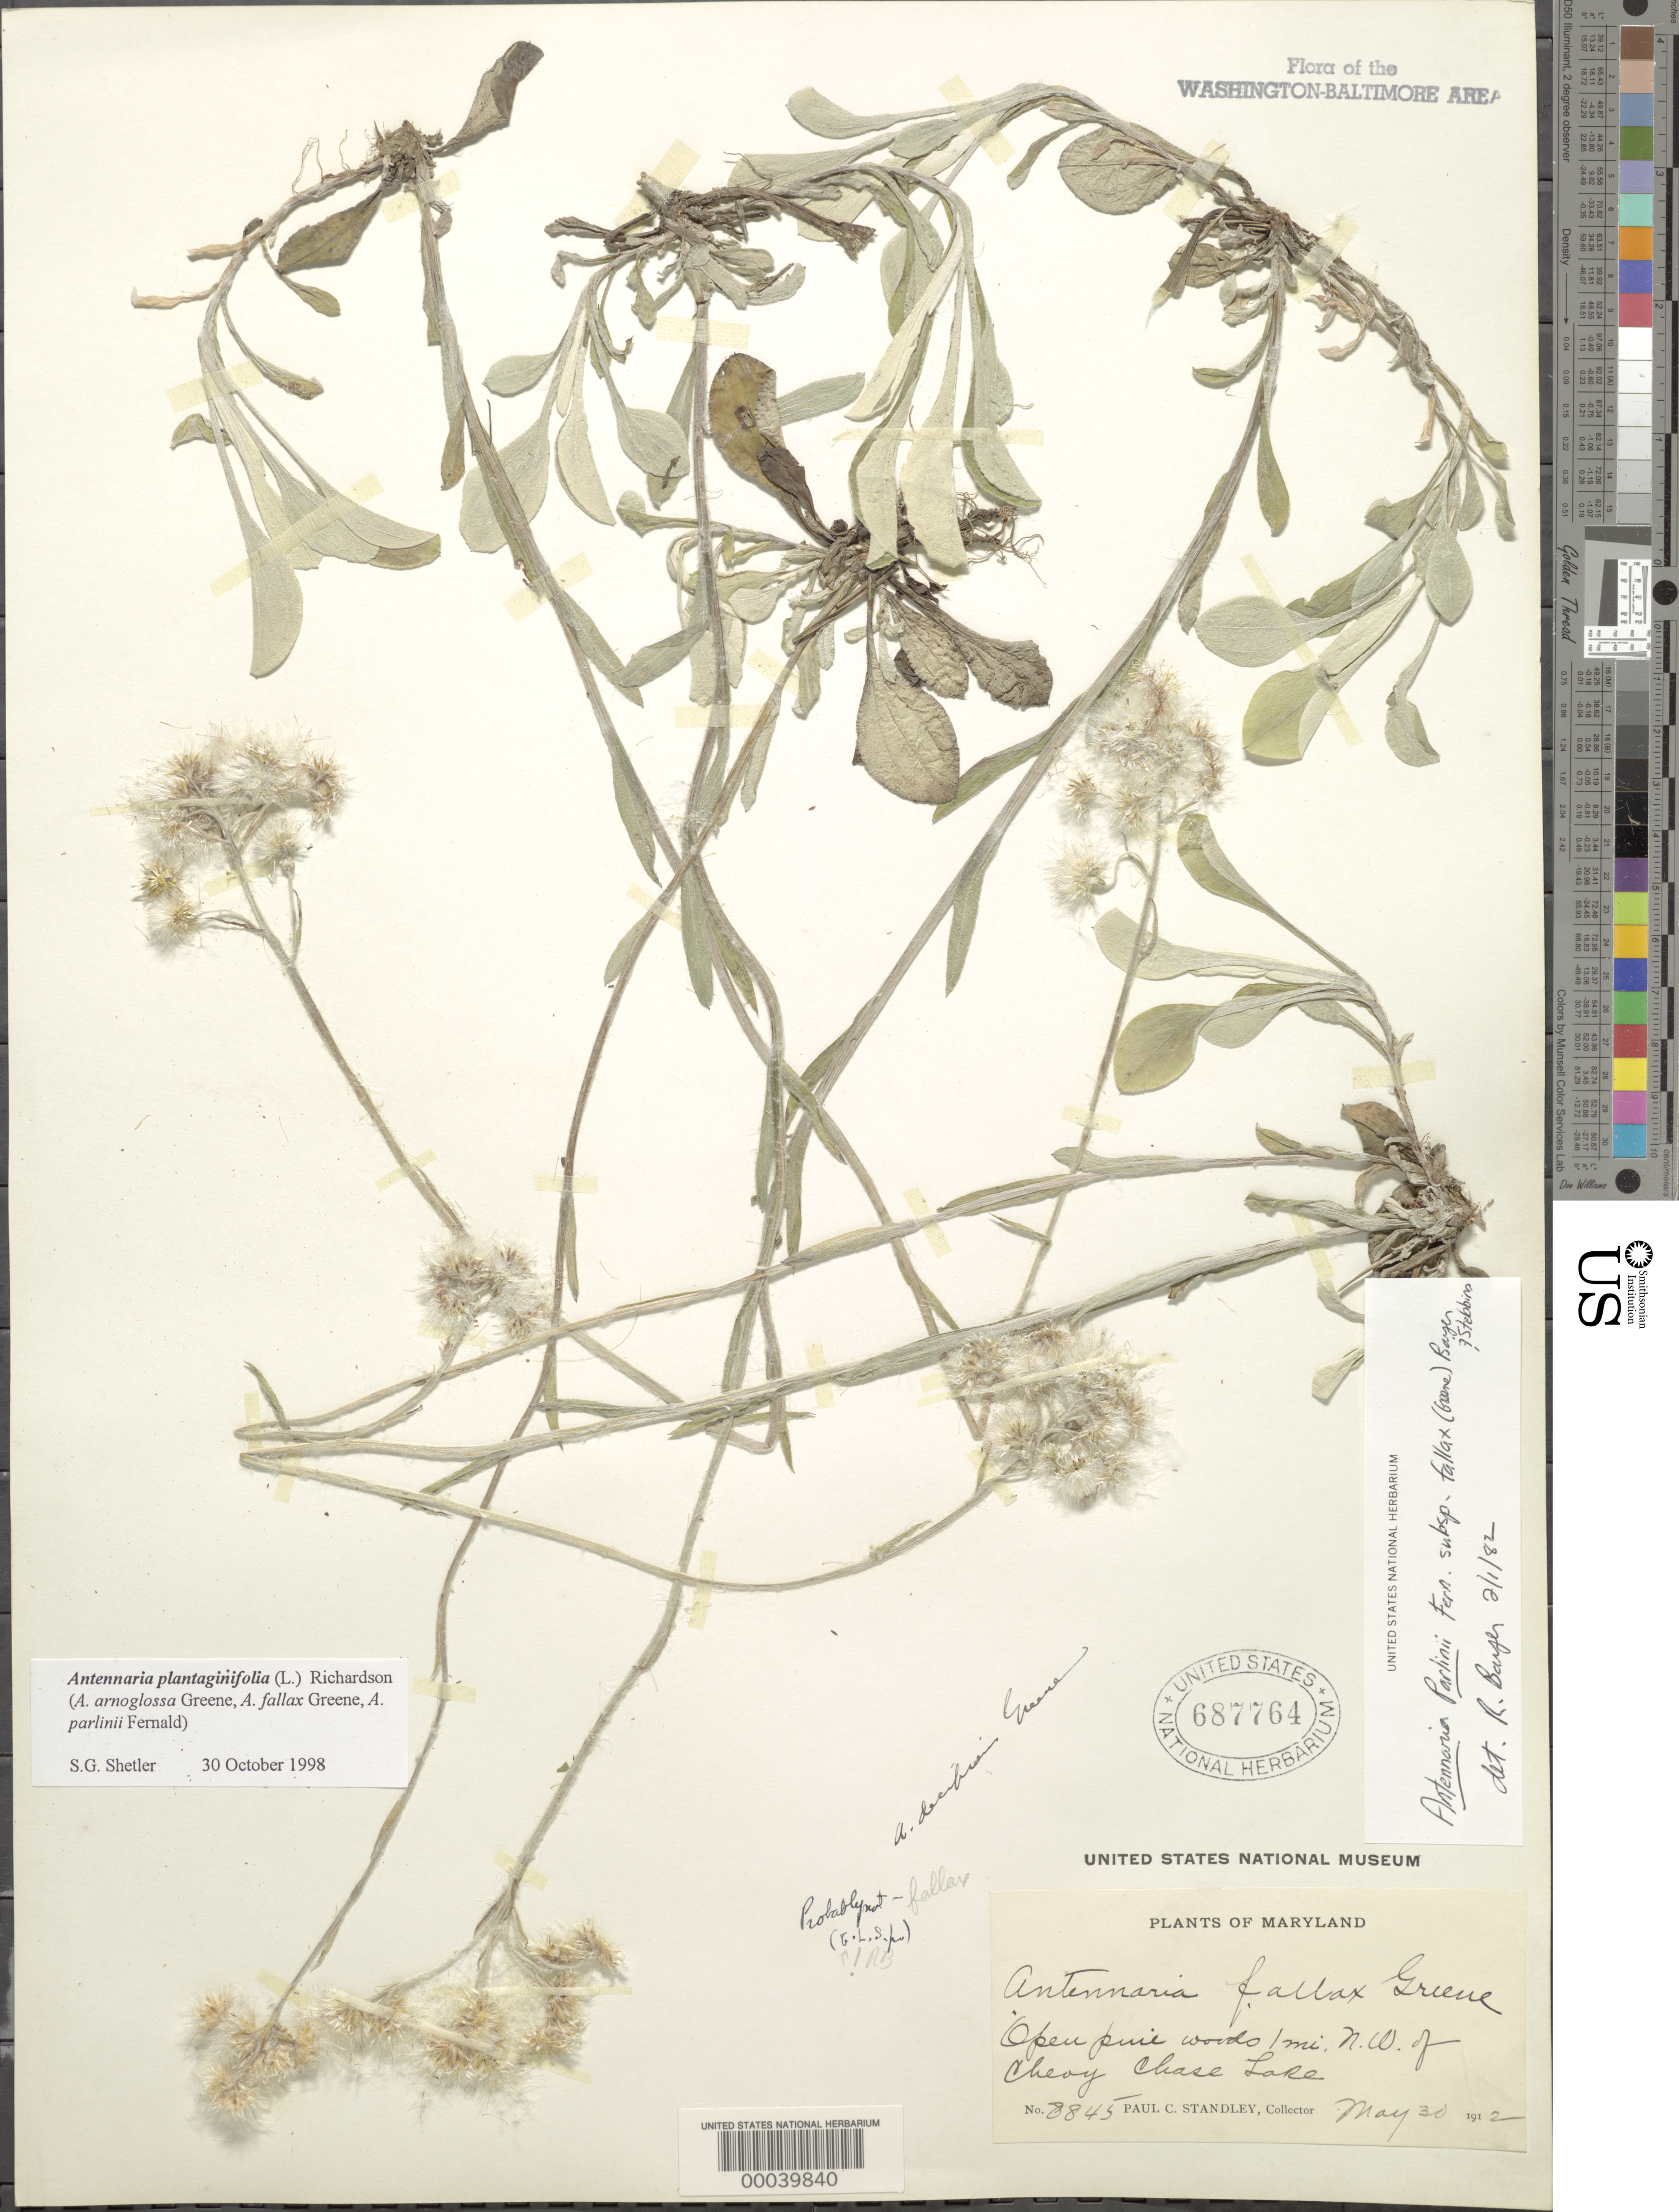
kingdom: Plantae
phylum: Tracheophyta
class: Magnoliopsida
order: Asterales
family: Asteraceae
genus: Antennaria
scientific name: Antennaria plantaginifolia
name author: (L.) Richardson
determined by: Bayer, R.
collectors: P. C. Standley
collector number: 8845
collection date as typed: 30 May 1912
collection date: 1912-05-30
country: United States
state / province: Maryland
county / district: Montgomery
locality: NW of Chevy Chase Lake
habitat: Open pine woods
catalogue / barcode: US 687764